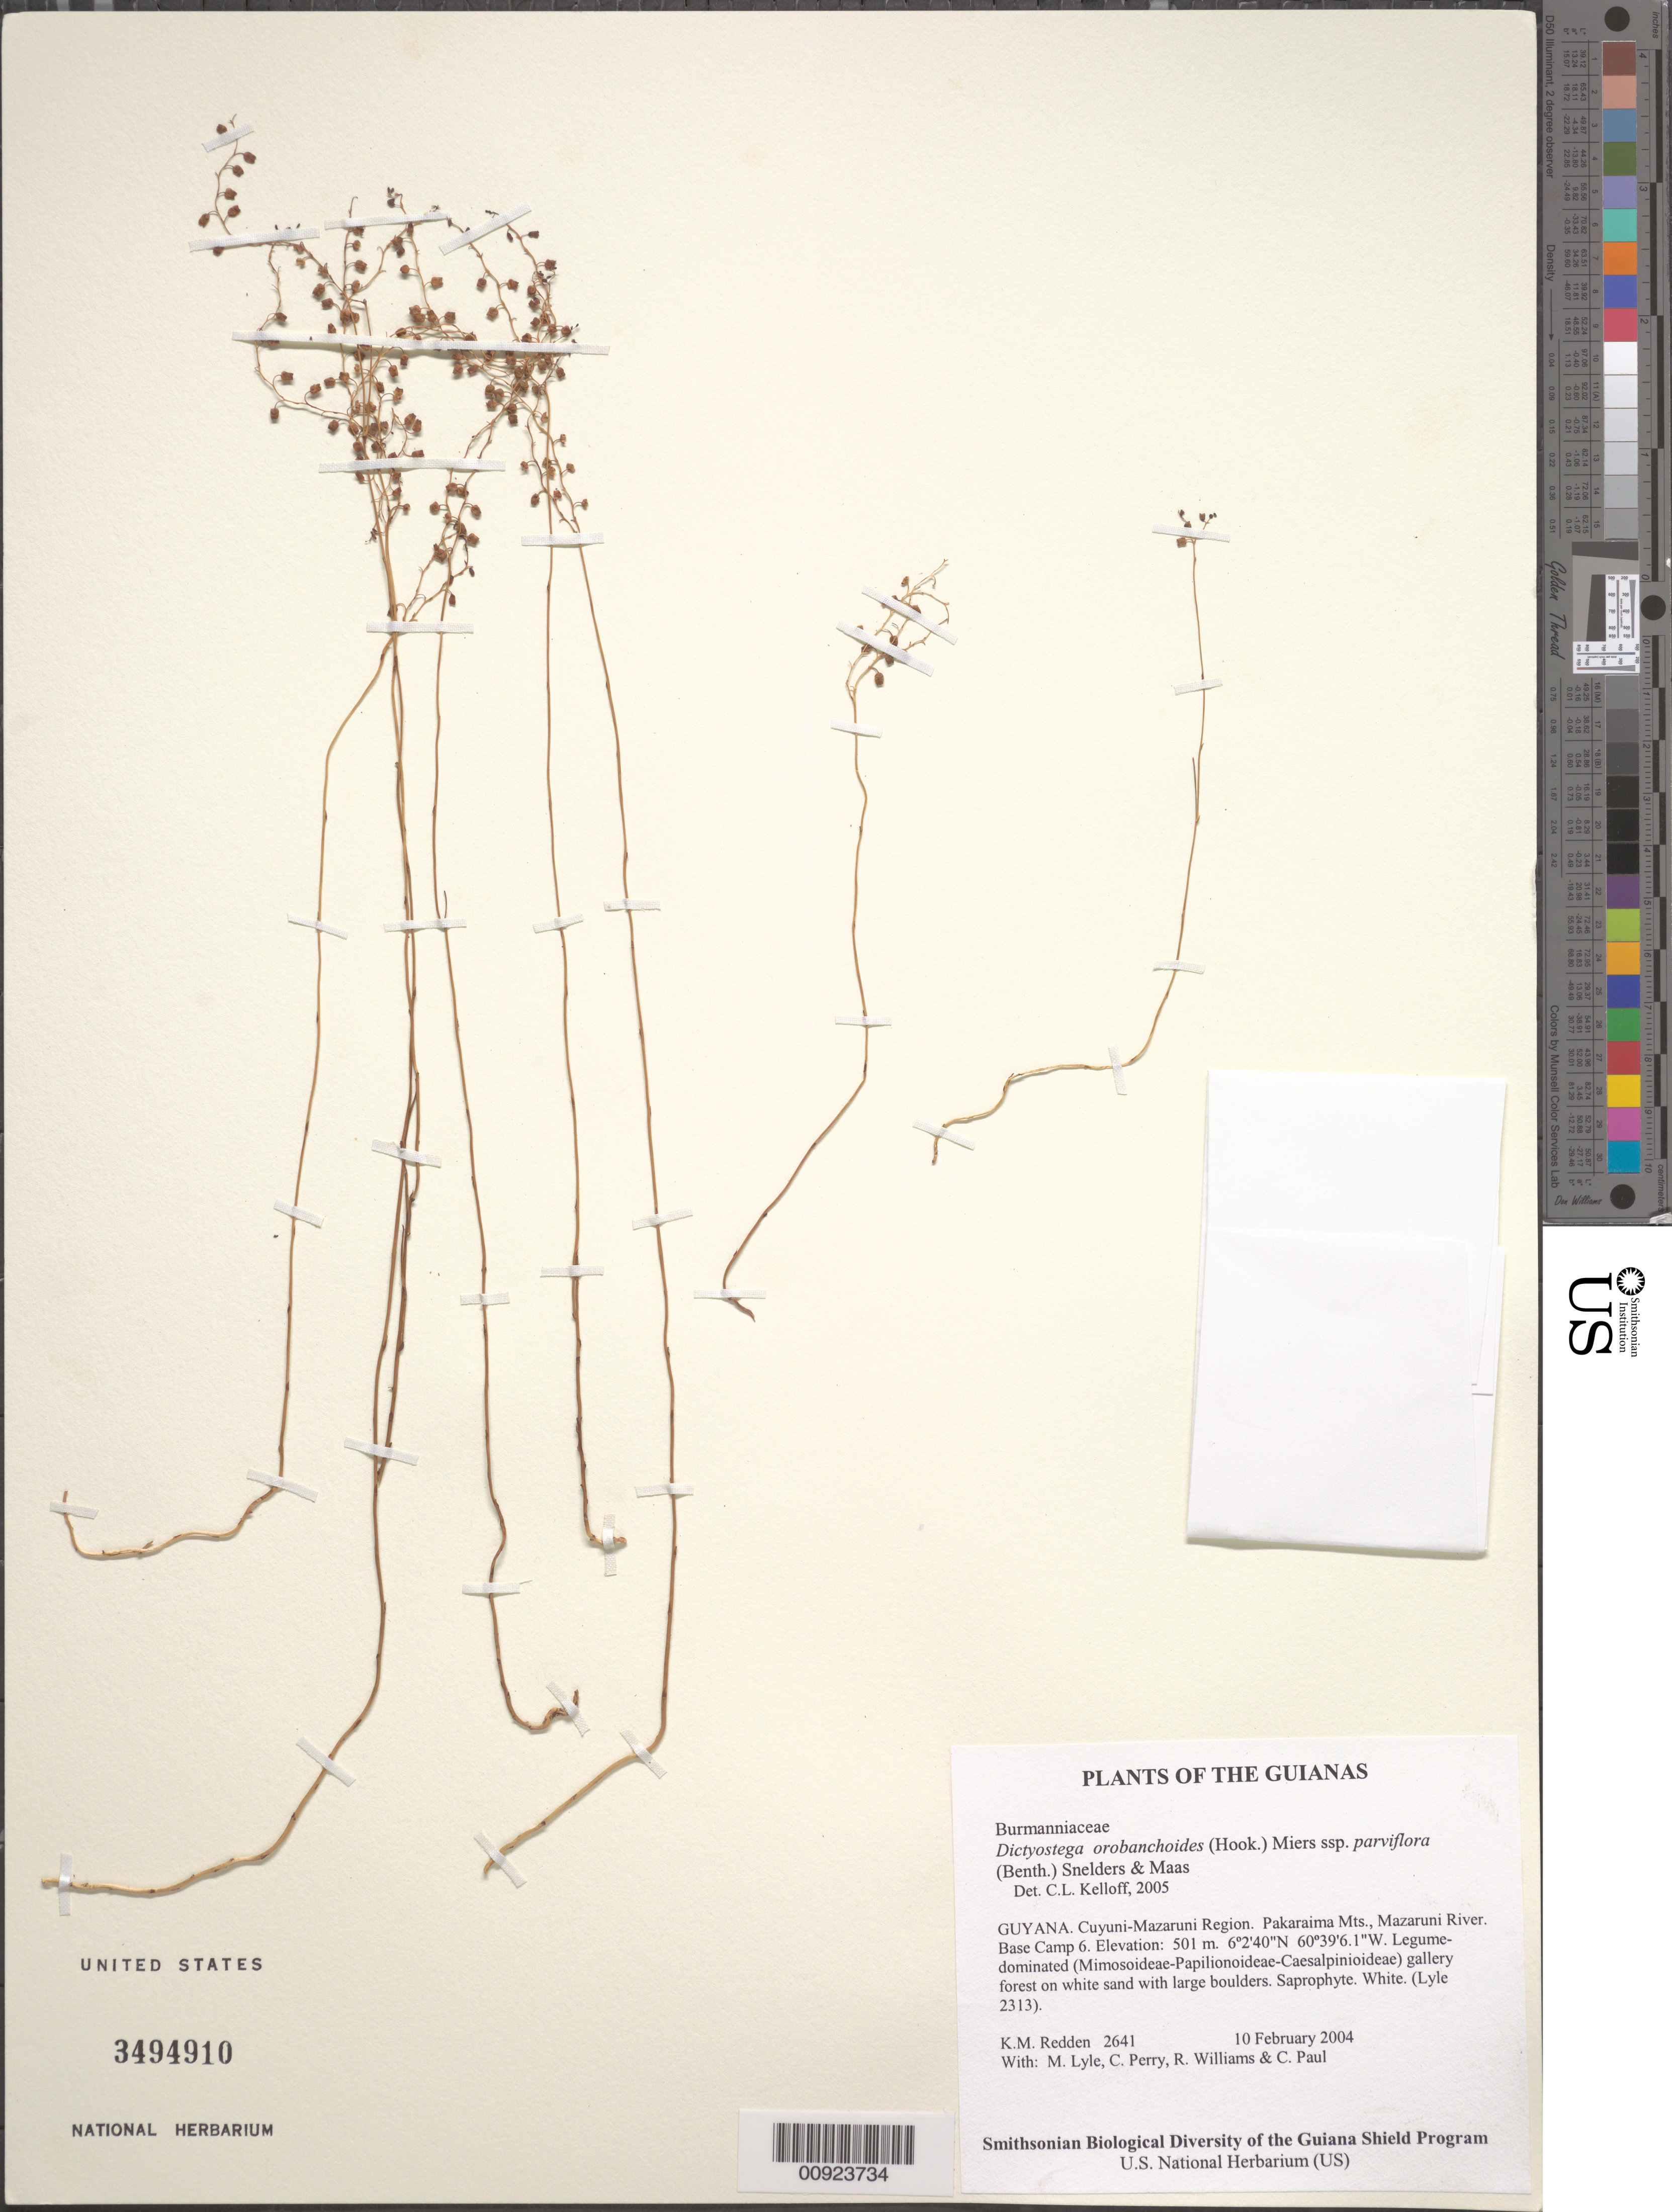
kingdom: Plantae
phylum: Tracheophyta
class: Liliopsida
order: Dioscoreales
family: Burmanniaceae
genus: Dictyostega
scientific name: Dictyostega orobanchoides subsp. parviflora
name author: (Benth.) Snelders & Maas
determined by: Kelloff, Carol L., (US), Smithsonian Institution - National Museum of Natural History (UNITED STATES)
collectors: K. M. Redden, M. Lyle, C. Perry, R. Williams & C. Paul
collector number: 2641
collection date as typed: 10 February 2004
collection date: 2004-02-10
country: Guyana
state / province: Cuyuni-Mazaruni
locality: Pakaraima Mts., Mazaruni River. Base Camp 6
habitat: Legume-dominated (Mimosoideae-Papilionoideae-Caesalpinioideae) gallery forest on white sand with large boulders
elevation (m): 501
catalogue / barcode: US 3494910